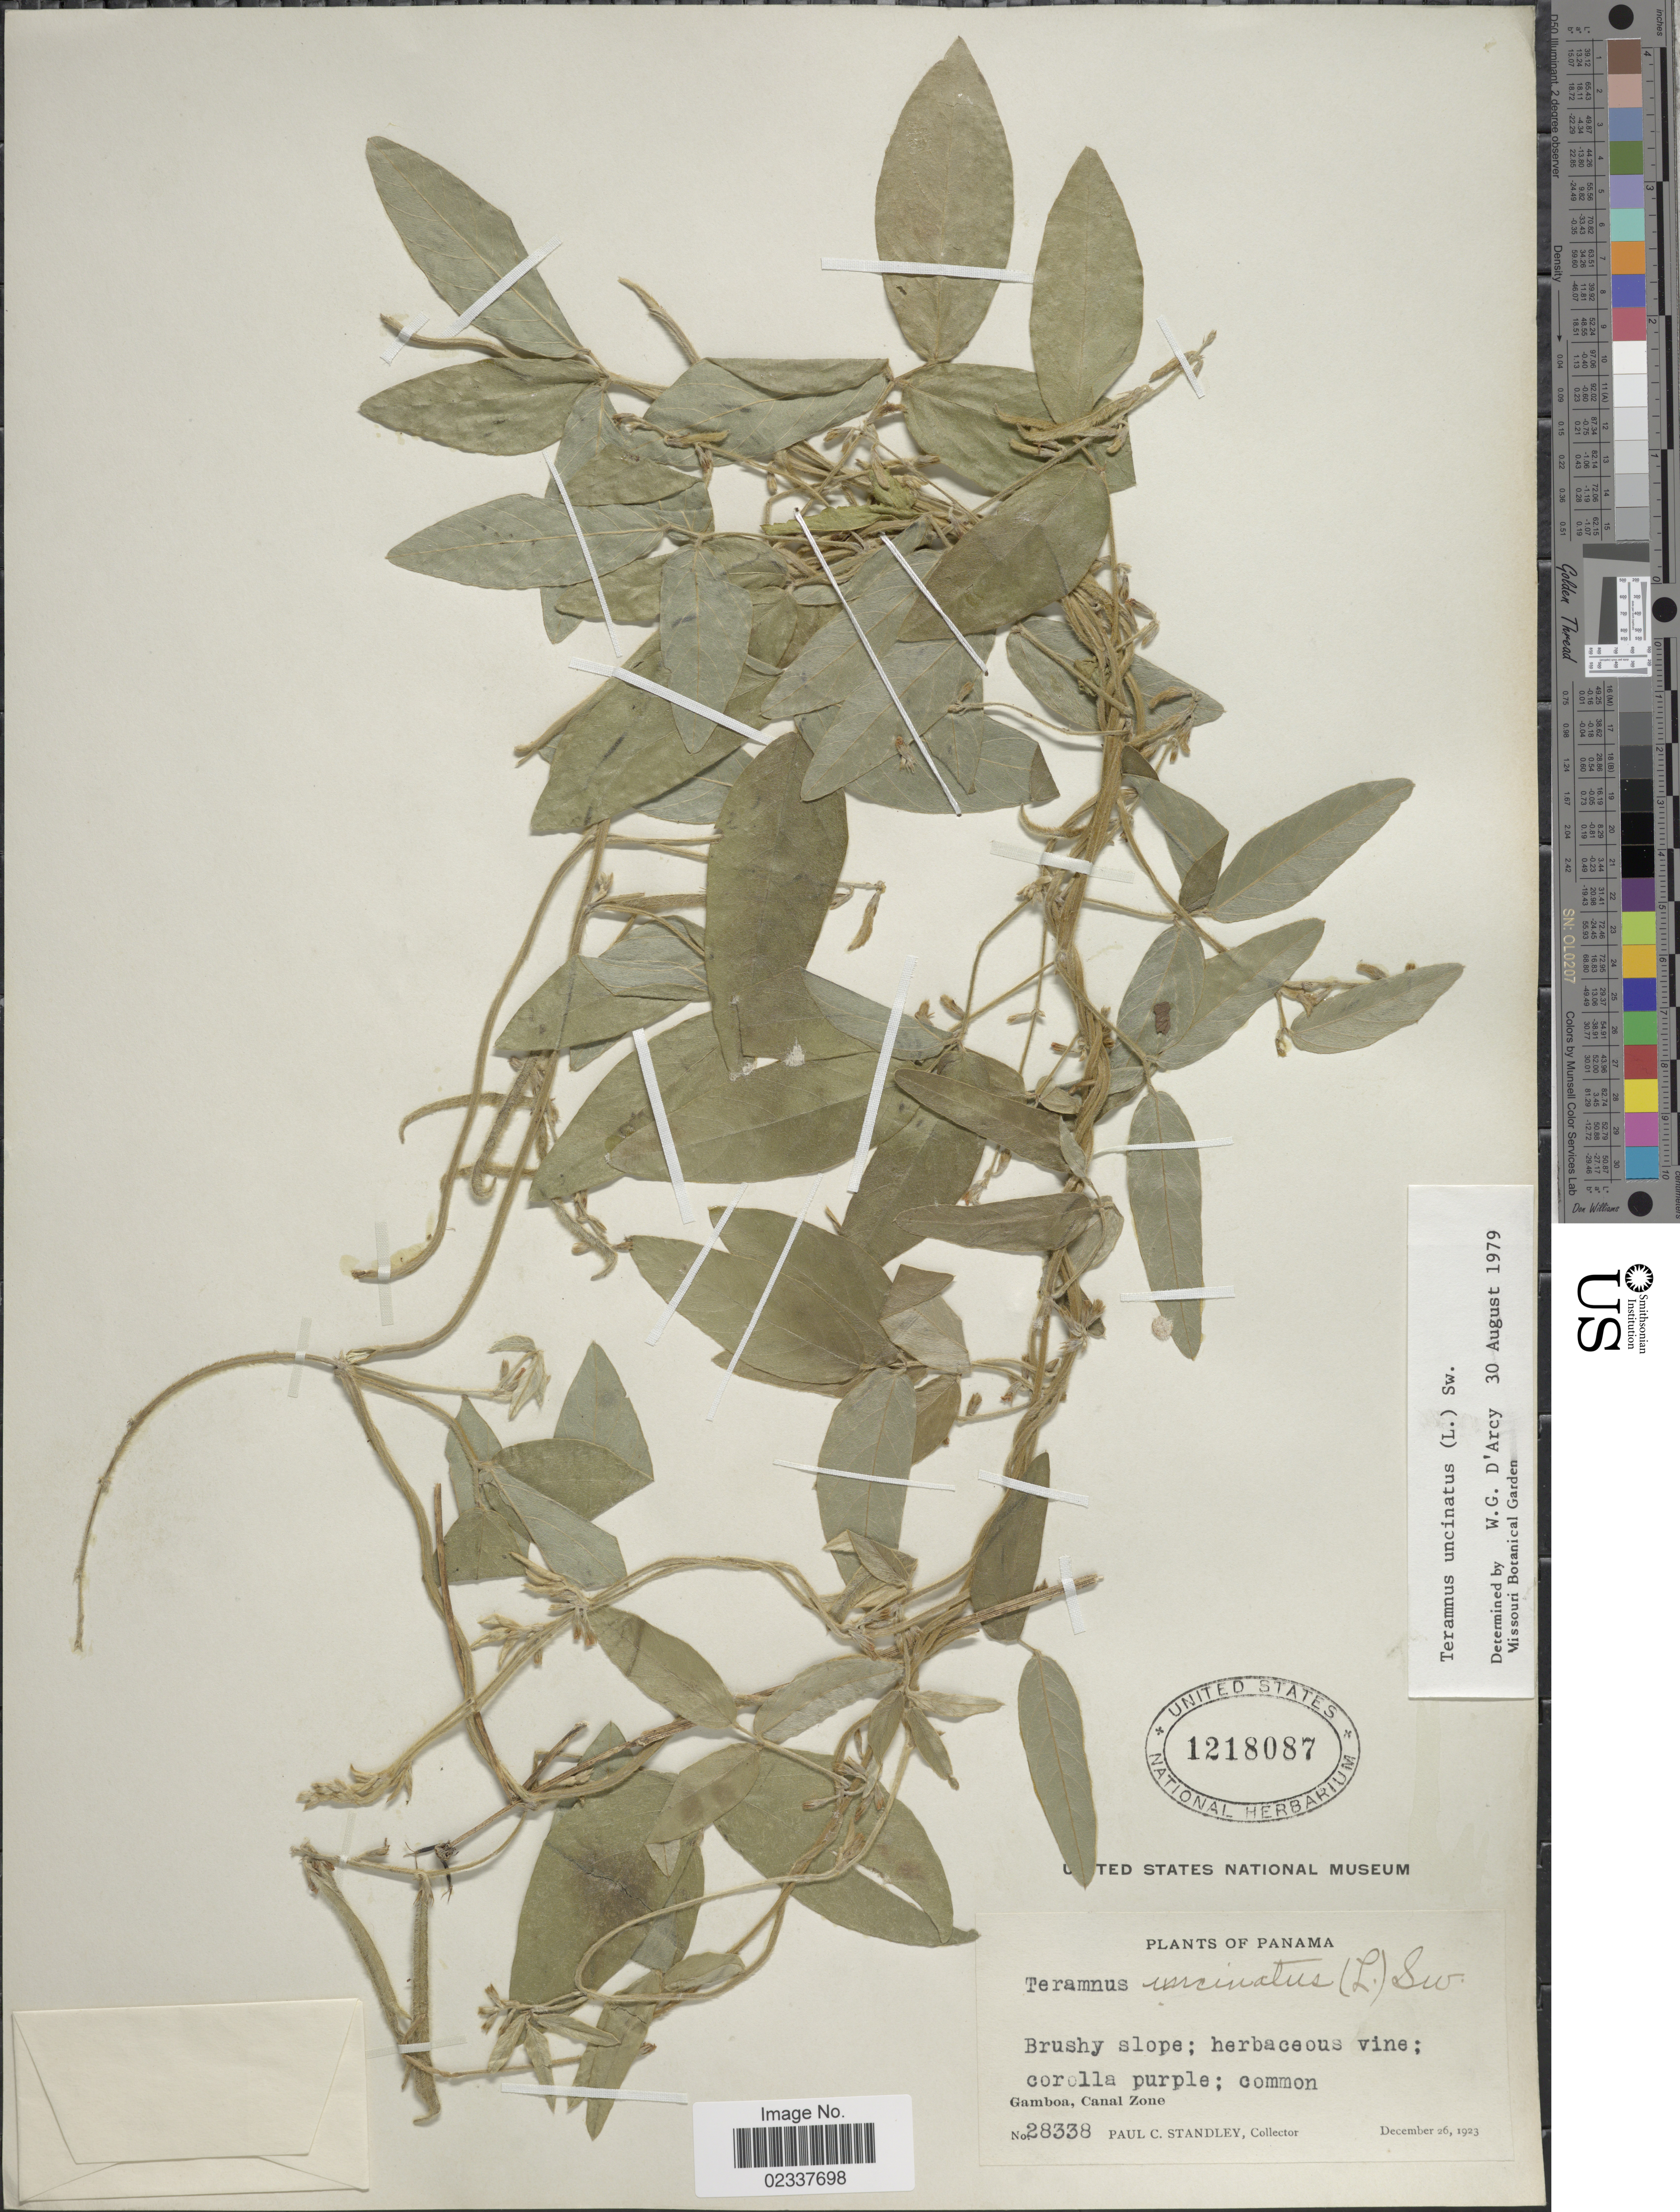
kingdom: Plantae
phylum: Tracheophyta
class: Magnoliopsida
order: Fabales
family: Fabaceae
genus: Teramnus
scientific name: Teramnus uncinatus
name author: (L.) Sw.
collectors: P. C. Standley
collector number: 28338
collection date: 1923-12-26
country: Panama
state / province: Colón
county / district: Canal Zone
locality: Gamboa, Canal Zone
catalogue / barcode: US 1218087